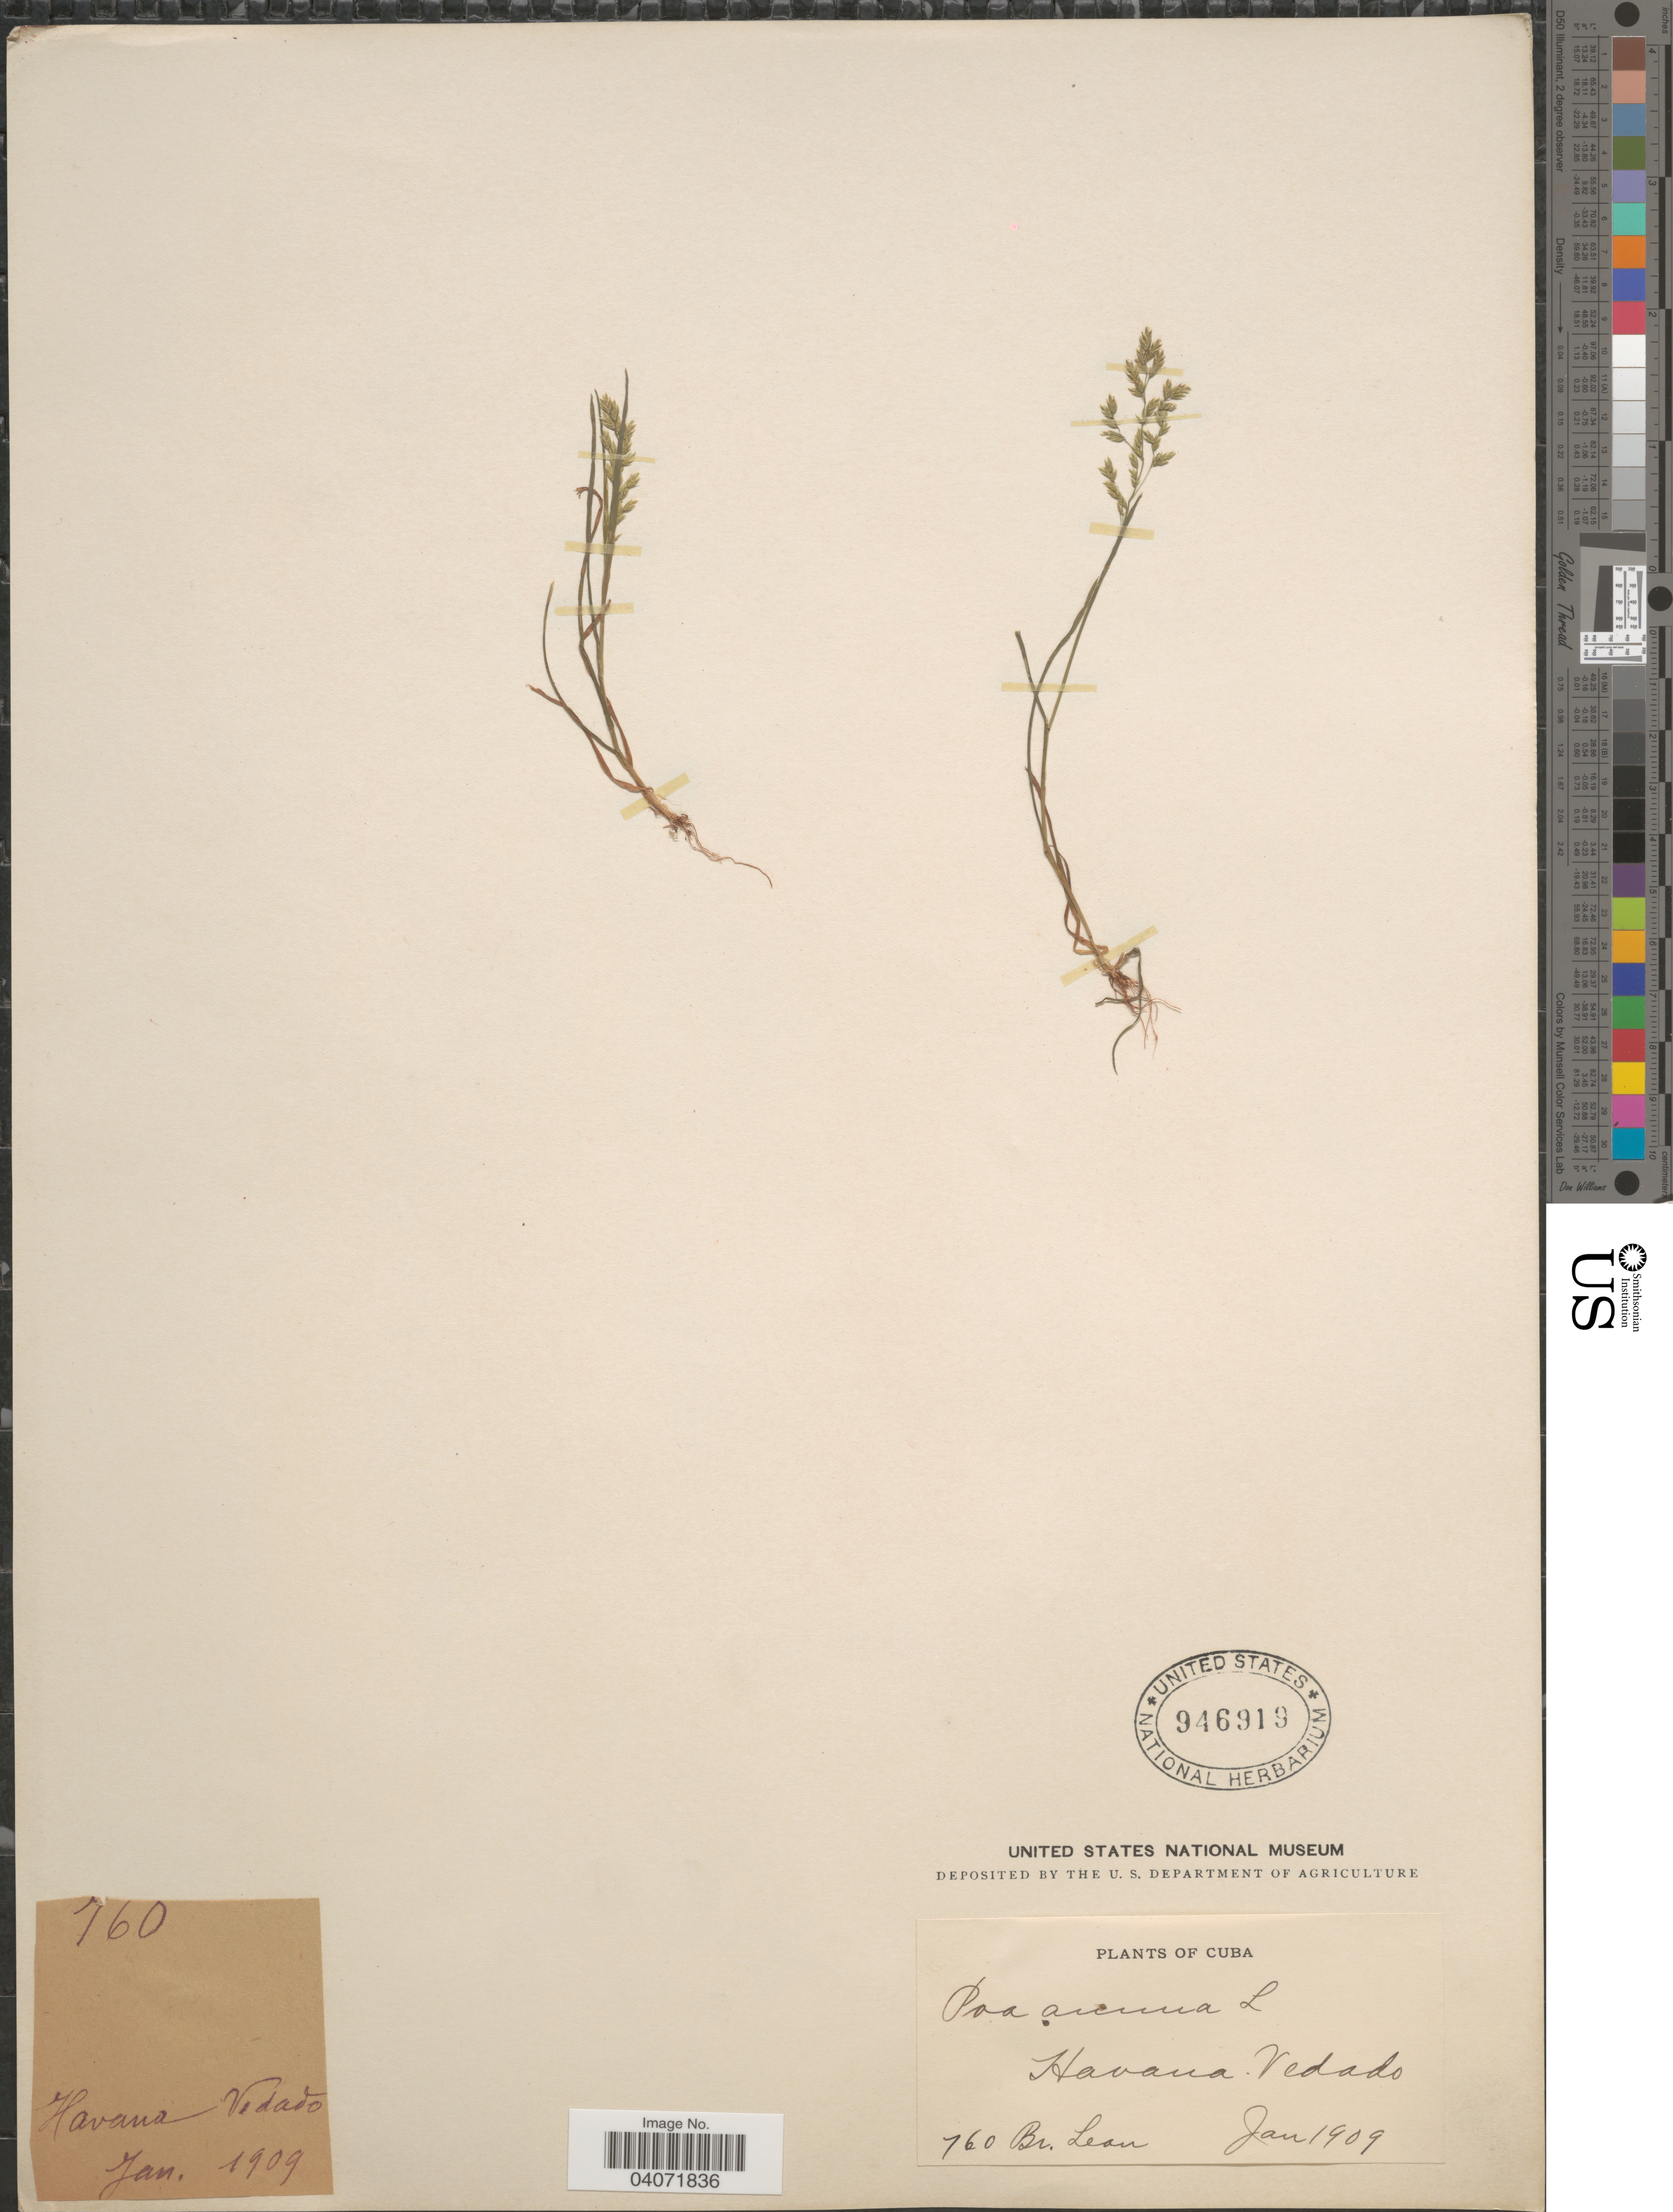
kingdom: Plantae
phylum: Tracheophyta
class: Liliopsida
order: Poales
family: Poaceae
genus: Poa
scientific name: Poa annua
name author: L.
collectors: B. Lean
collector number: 760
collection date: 1909-01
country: Cuba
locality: Havana Vedado.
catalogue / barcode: US 946919